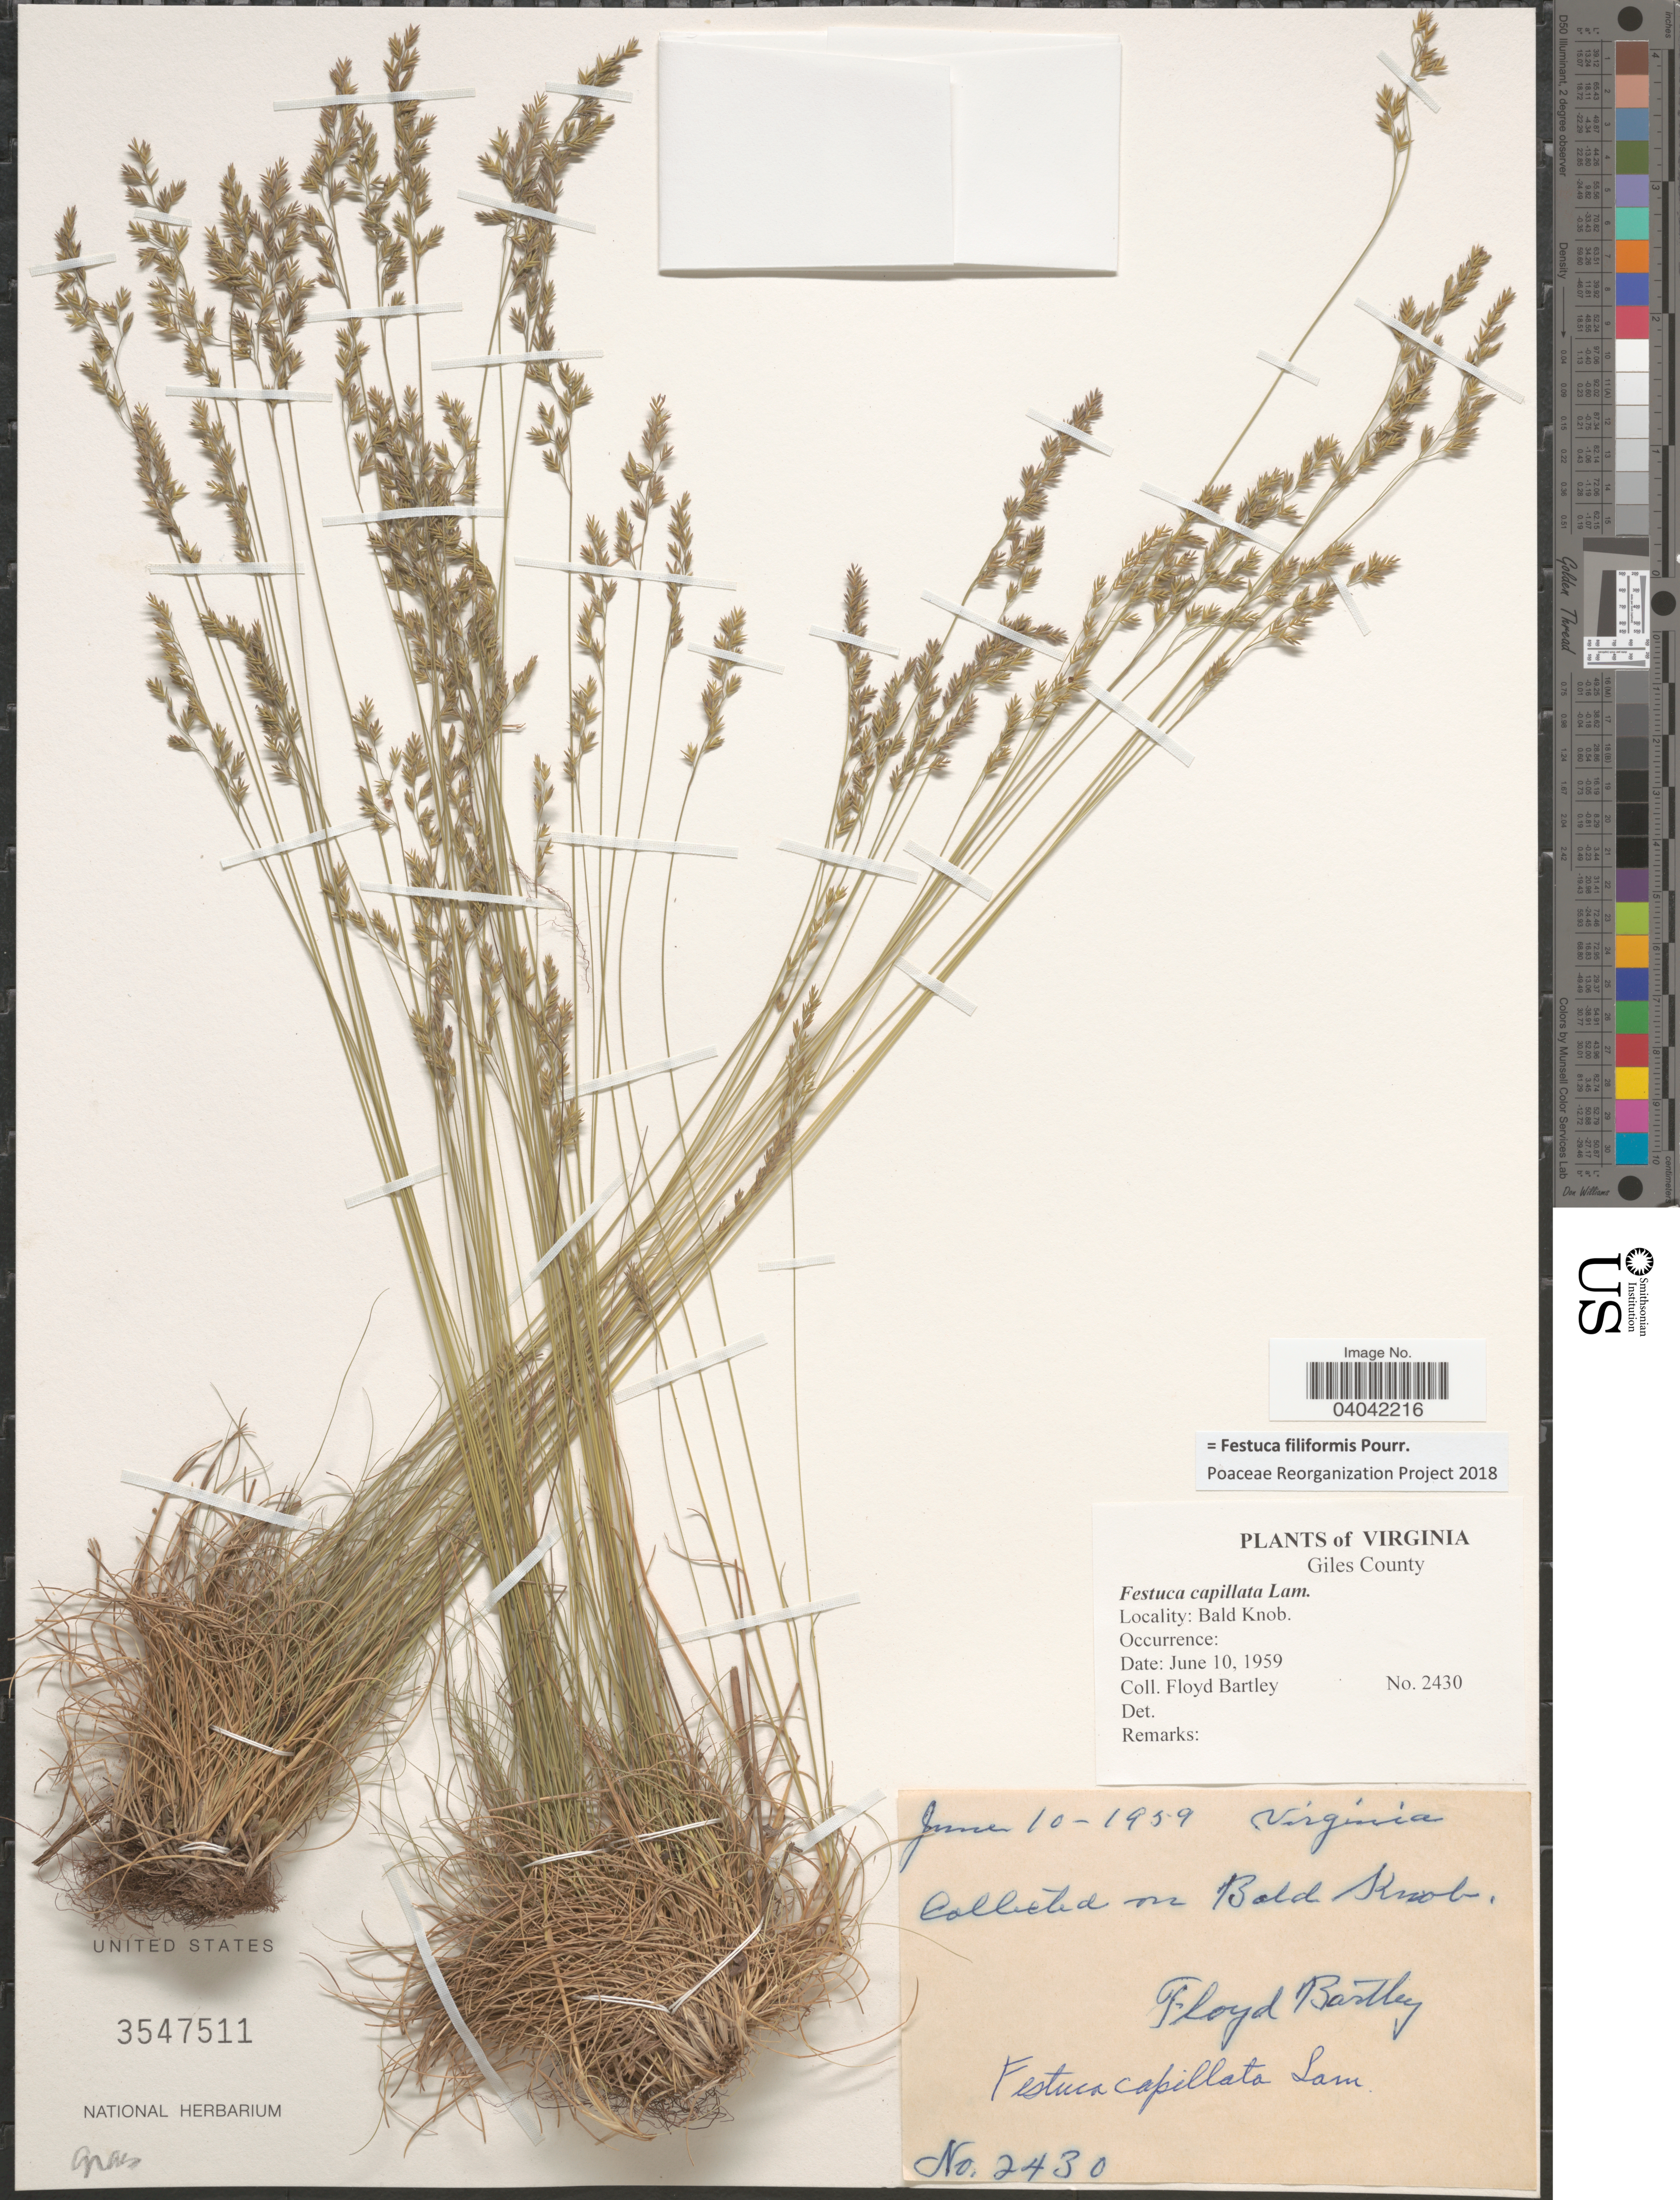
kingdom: Plantae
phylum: Tracheophyta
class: Liliopsida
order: Poales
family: Poaceae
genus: Festuca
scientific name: Festuca filiformis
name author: Pourr.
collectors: F. Bartley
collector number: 2430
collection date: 1959-06-10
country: United States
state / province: Virginia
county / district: Giles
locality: Bald Knob.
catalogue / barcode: US 3547511